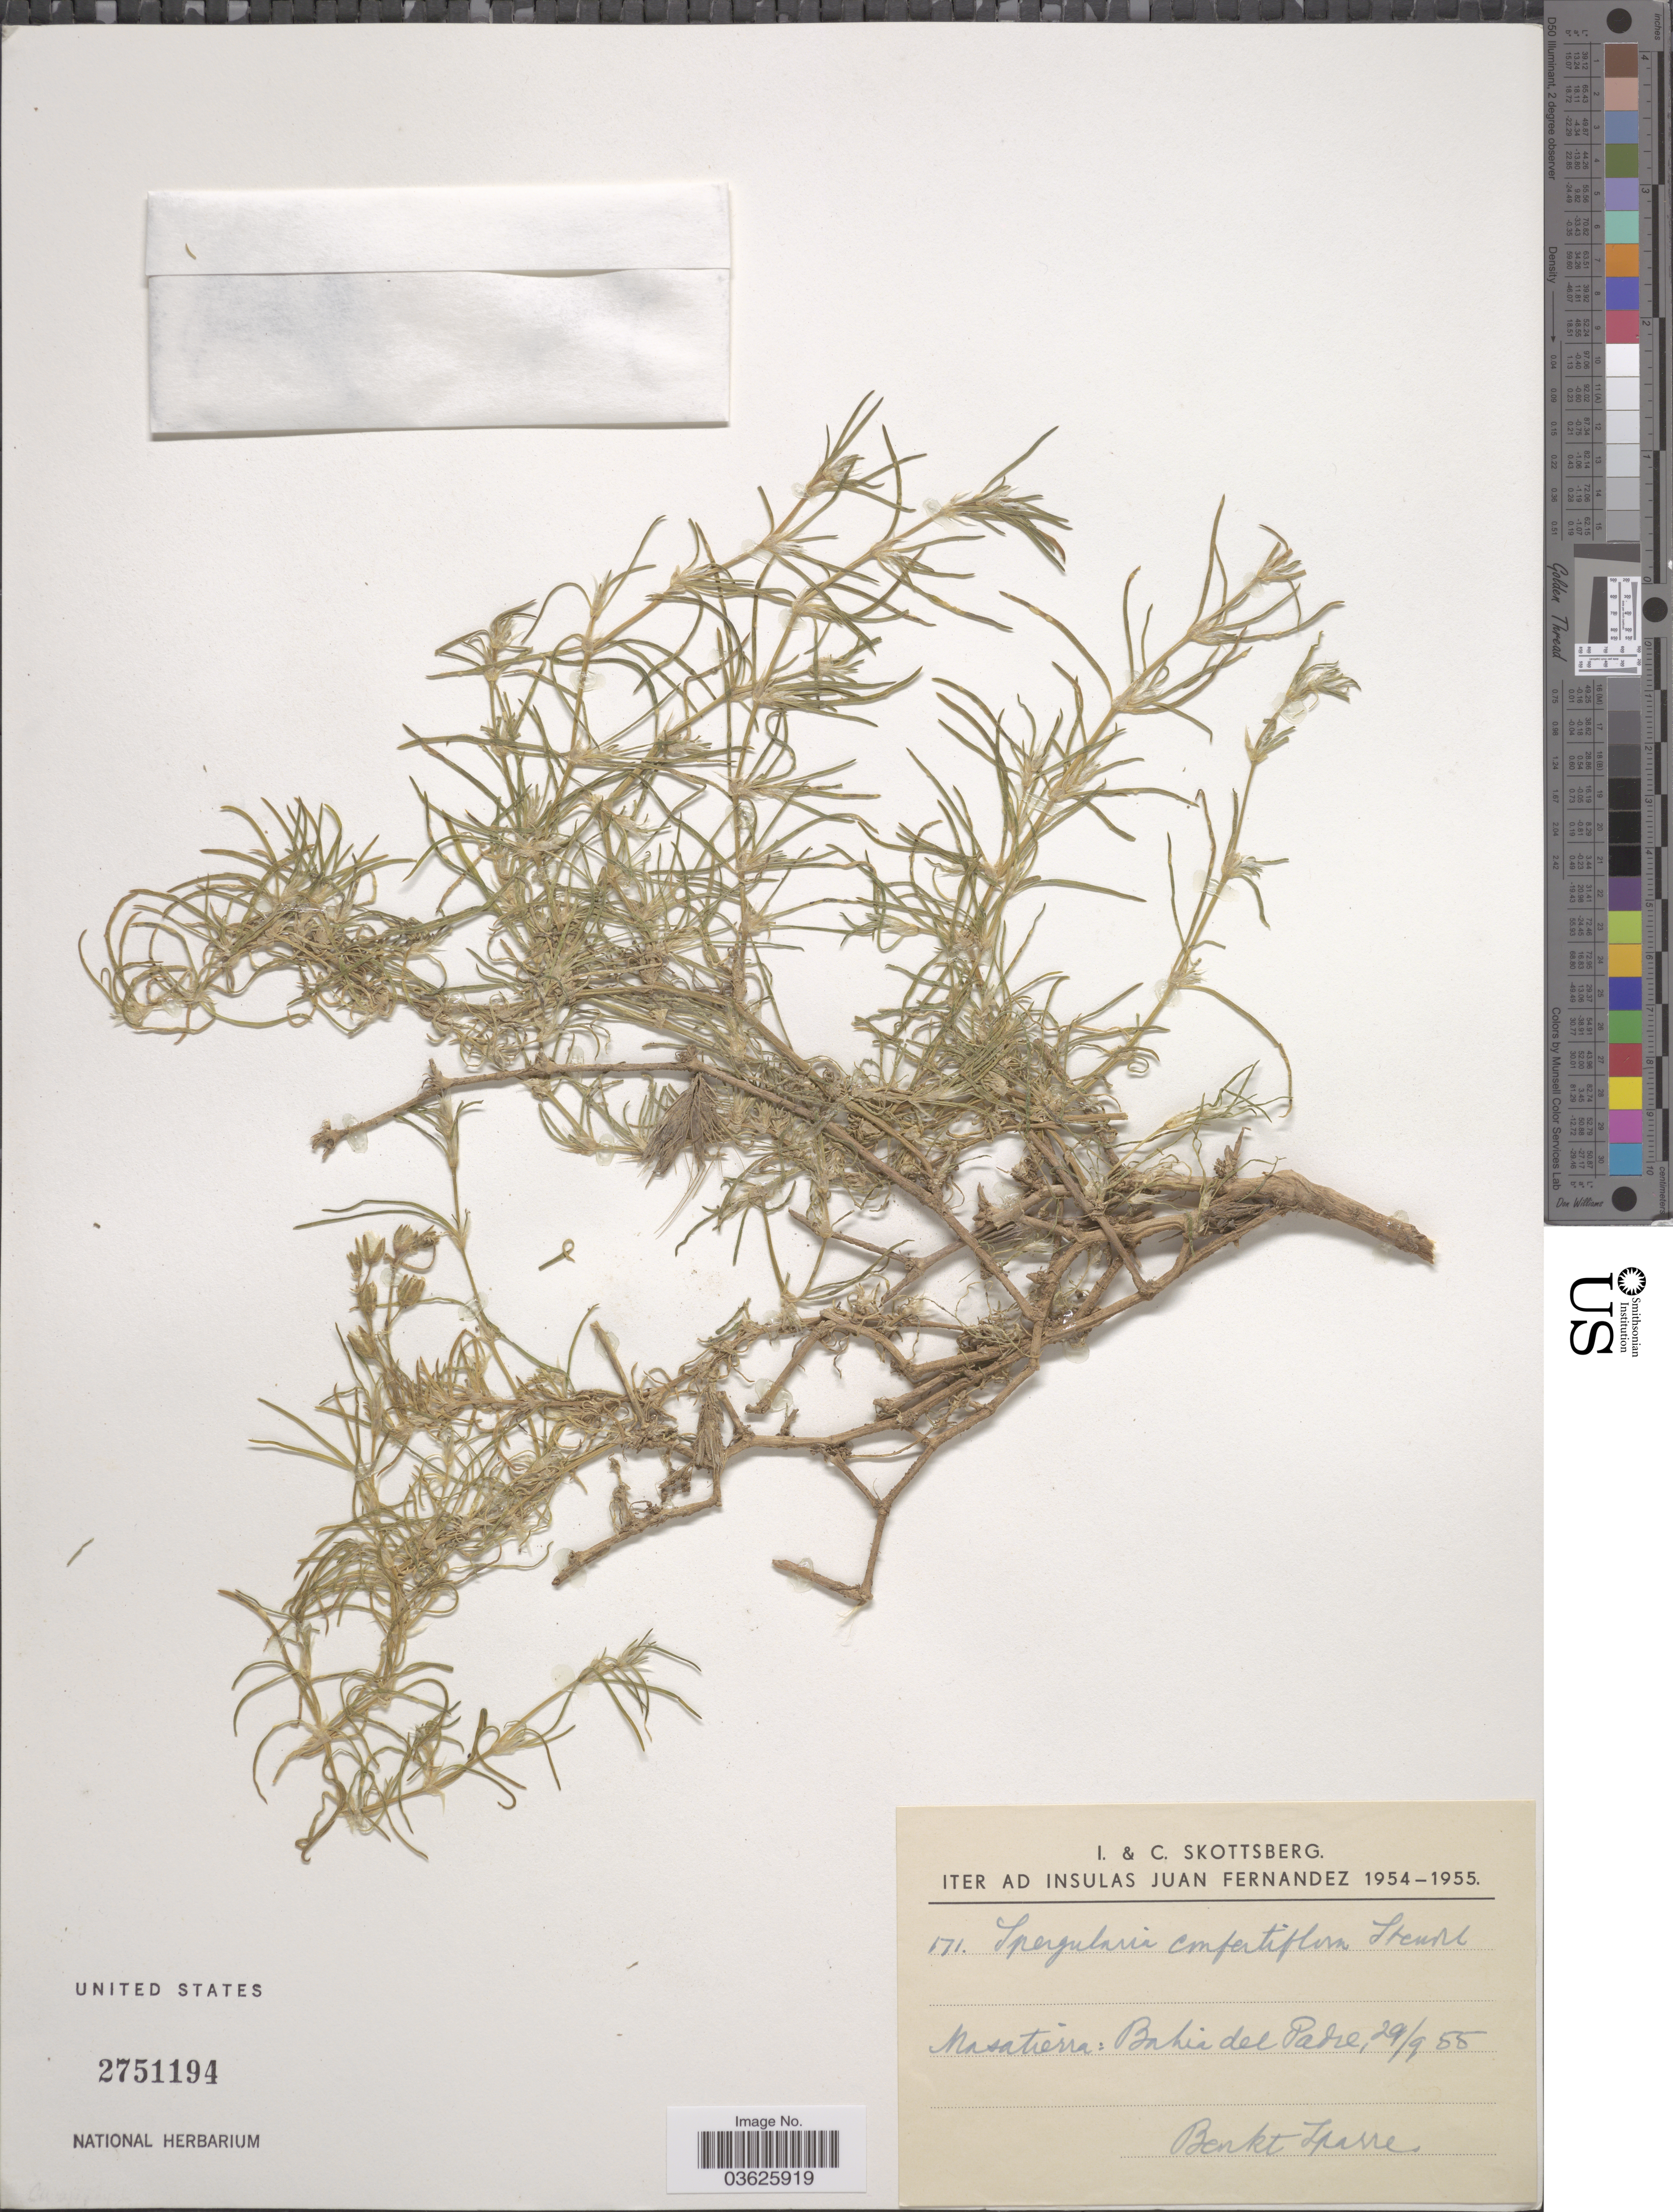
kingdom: Plantae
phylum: Tracheophyta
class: Magnoliopsida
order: Caryophyllales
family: Caryophyllaceae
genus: Spergularia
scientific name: Spergularia confertiflora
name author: Steud.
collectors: B. Sparre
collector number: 171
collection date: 1955-09-29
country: Chile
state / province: Valparaíso (V)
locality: Iter ad Insulas Juan Fernandez. Masatierra: Bahia del Padre.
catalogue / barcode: US 2751194